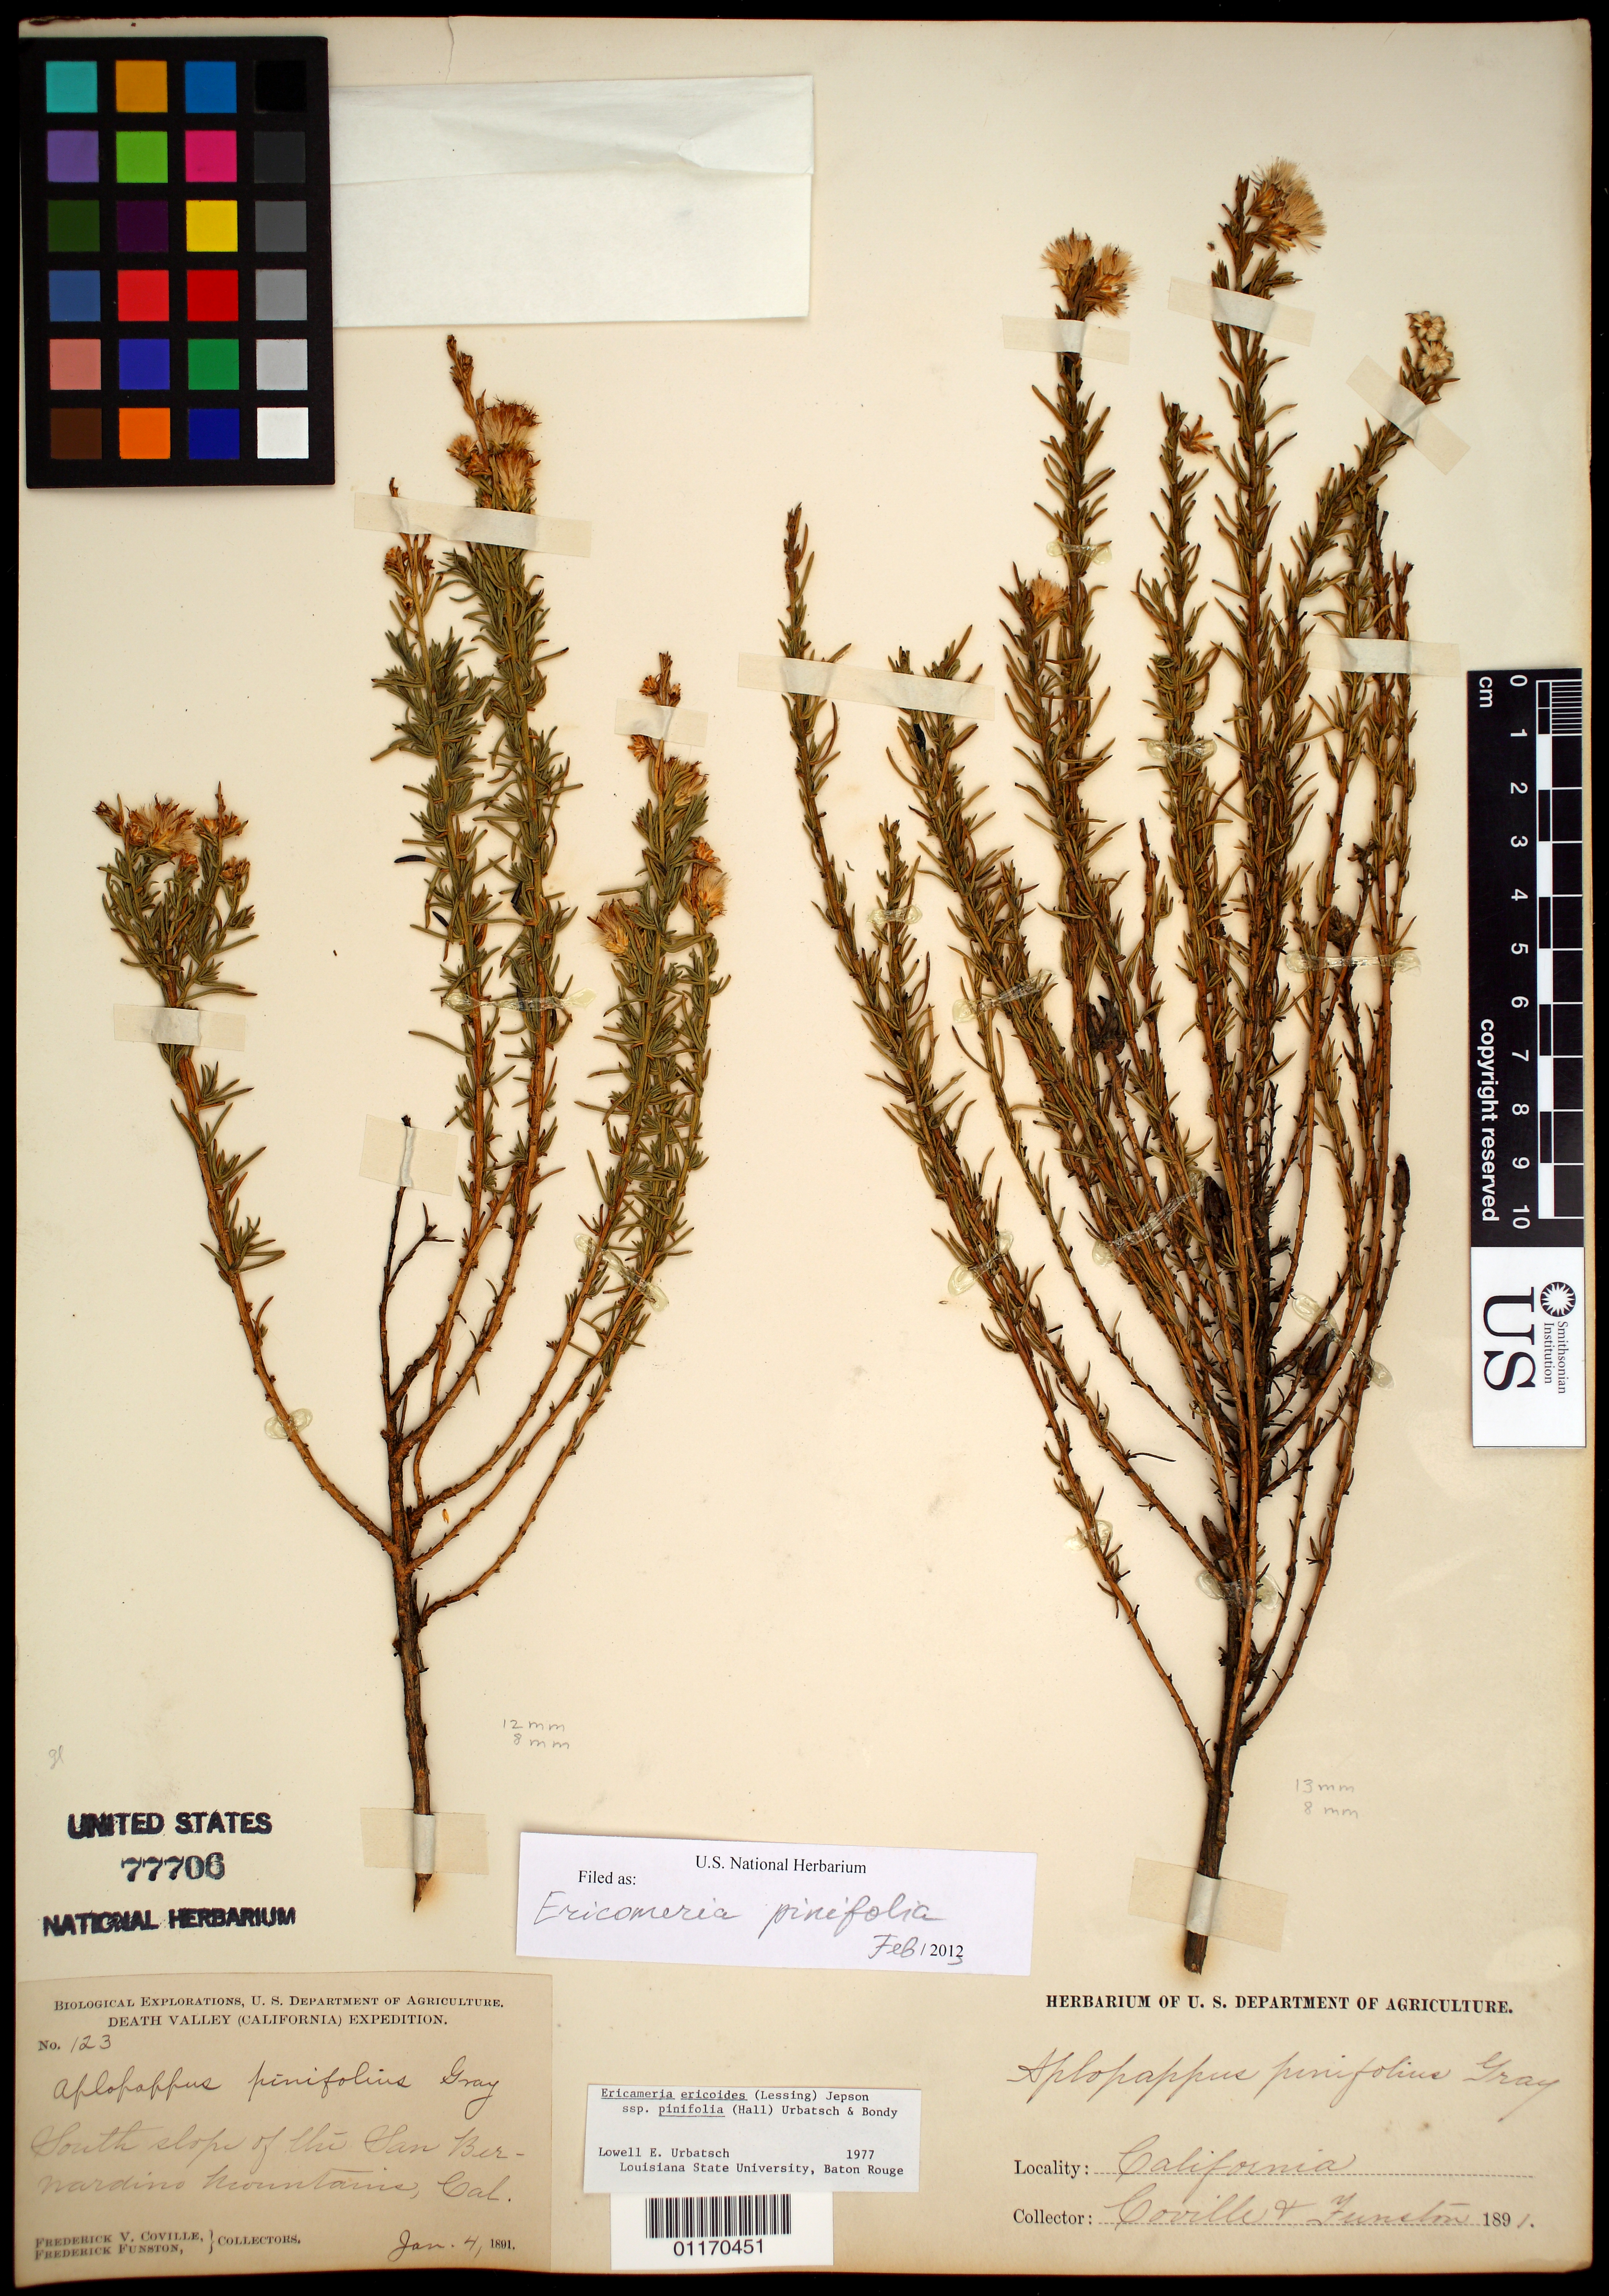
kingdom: Plantae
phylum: Tracheophyta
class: Magnoliopsida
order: Asterales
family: Asteraceae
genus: Ericameria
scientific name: Ericameria pinifolia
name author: (A. Gray) Hall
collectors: F. V. Coville & F. Funston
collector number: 123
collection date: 1891-01-04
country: United States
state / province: California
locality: South Slope of the San Bernardino Mountains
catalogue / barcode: US 77706